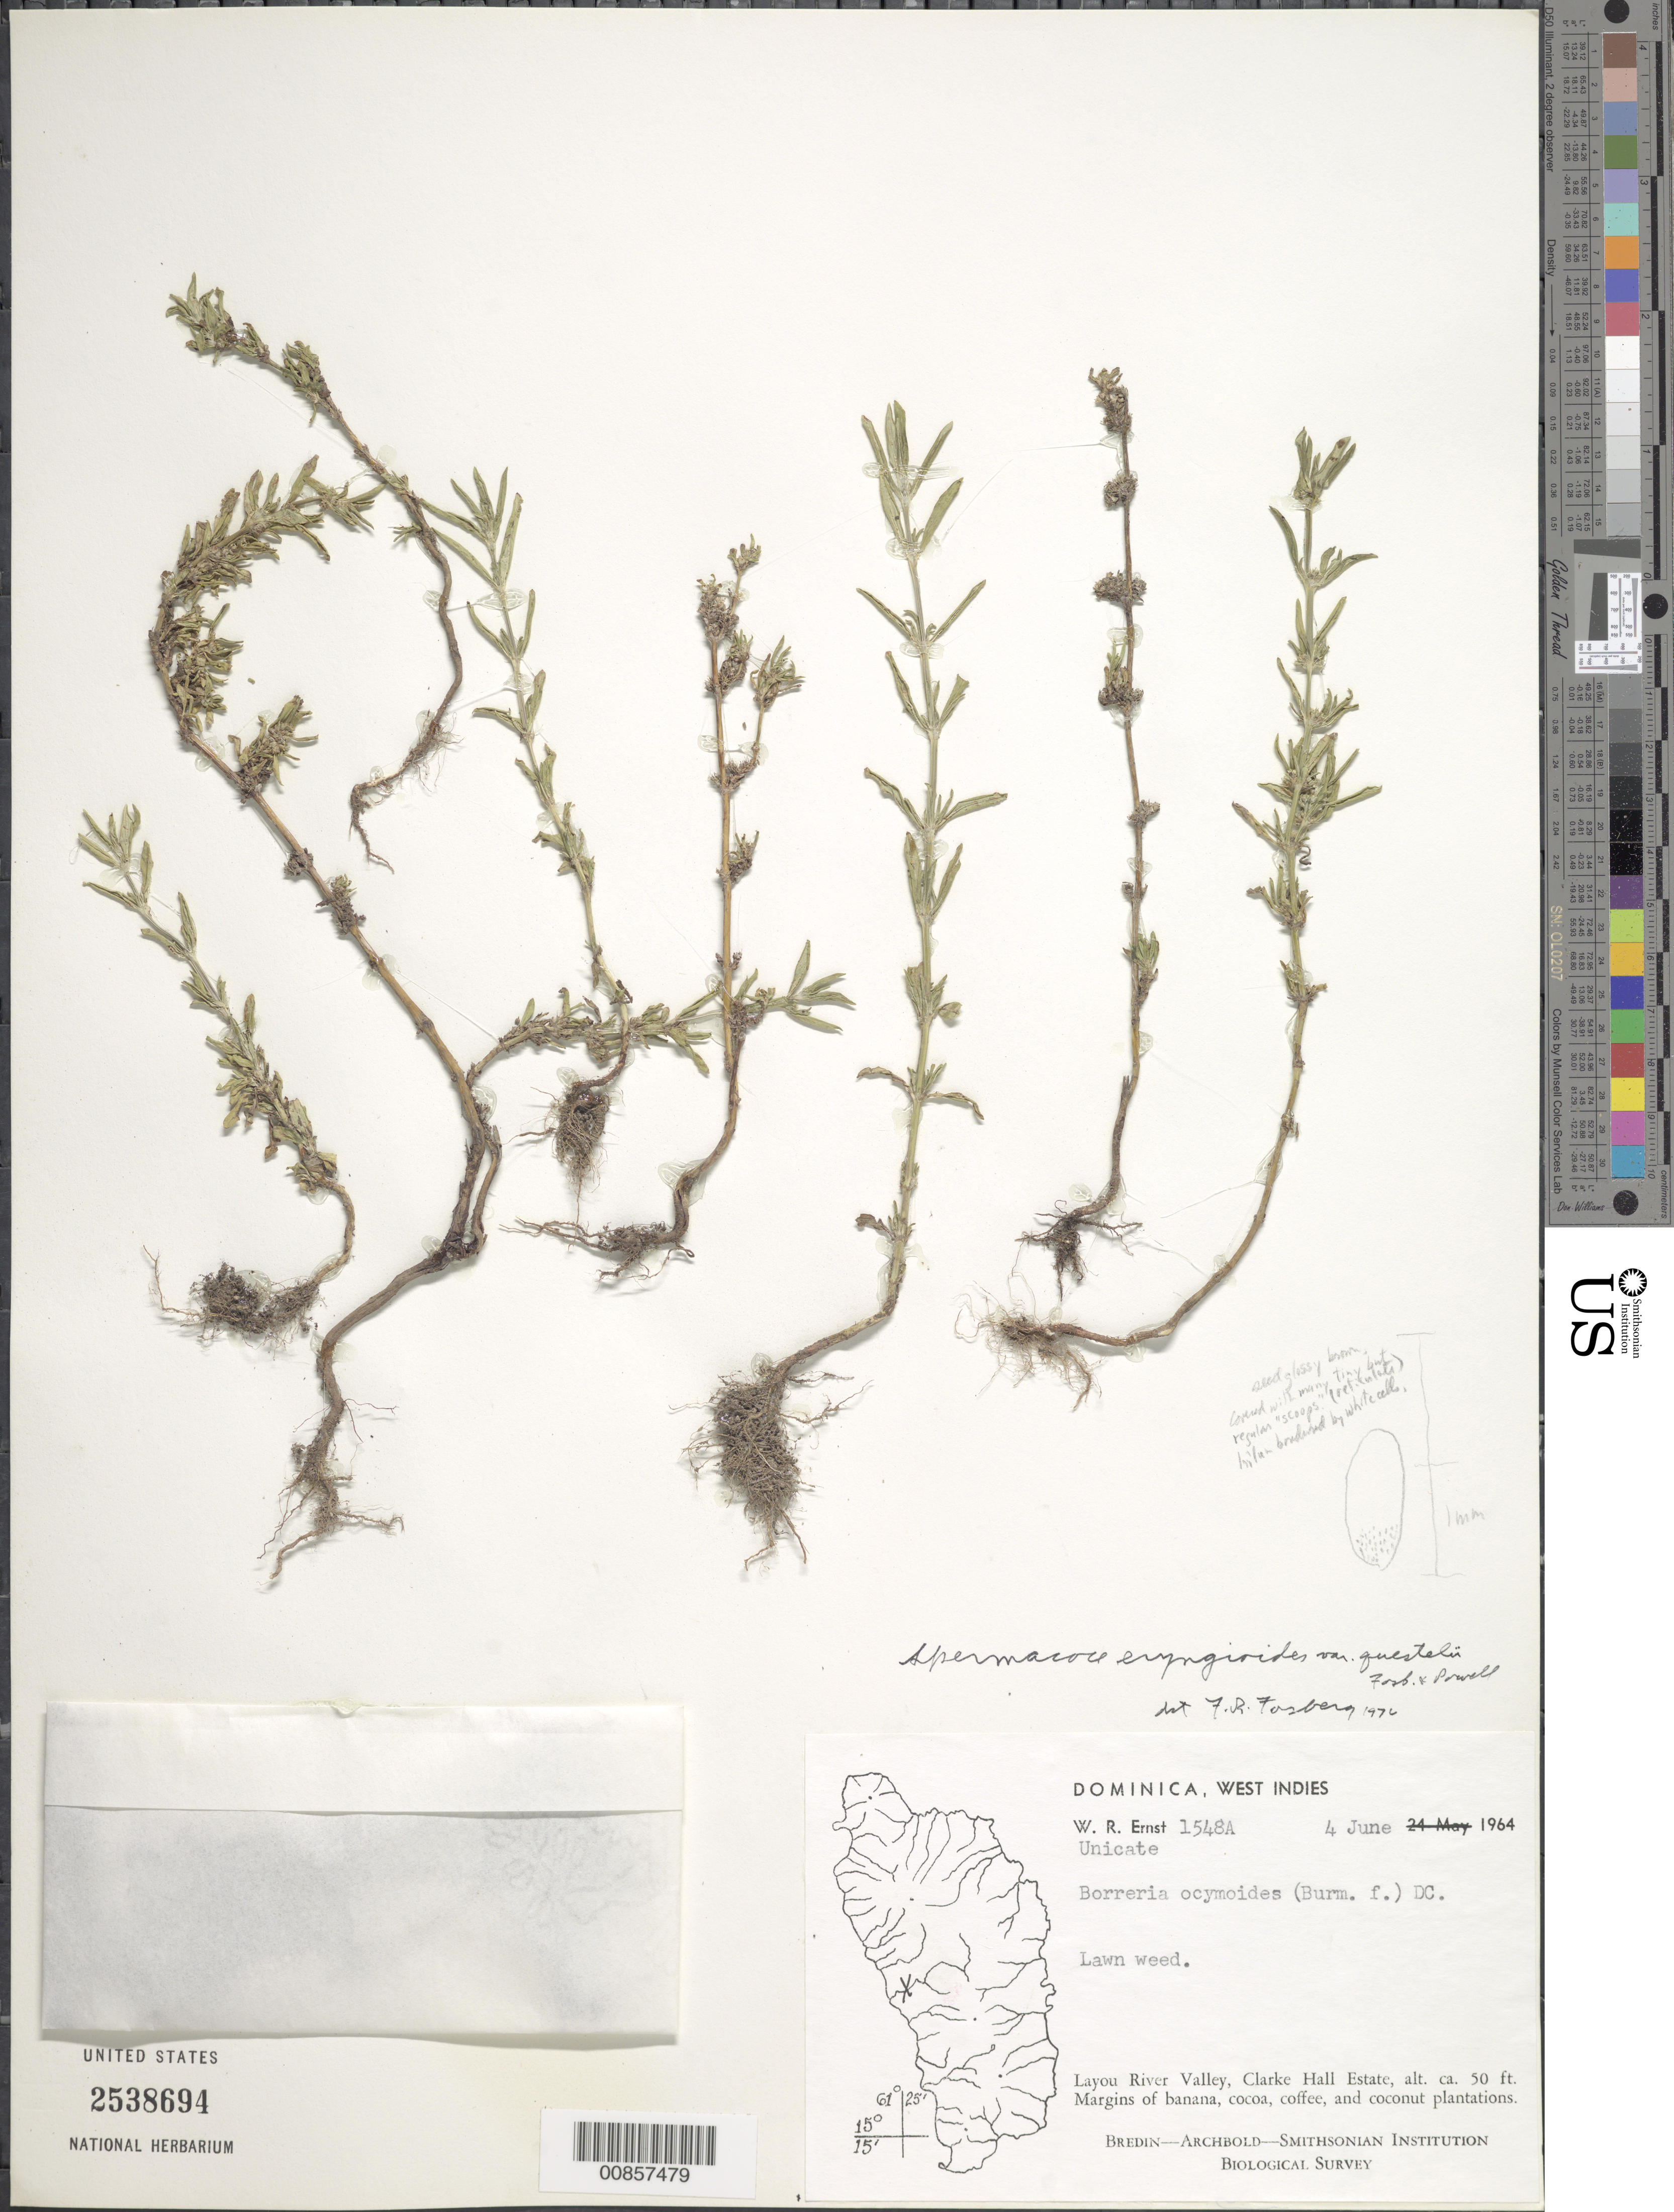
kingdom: Plantae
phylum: Tracheophyta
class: Magnoliopsida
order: Gentianales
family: Rubiaceae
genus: Spermacoce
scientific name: Spermacoce eryngioides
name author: (Cham. & Schltdl.) Kuntze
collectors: W. R. Ernst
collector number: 1548A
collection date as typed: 04 Jun 1964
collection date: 1964-06-04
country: Dominica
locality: Layou River Valley, Clarke Hall Estate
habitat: Margins of banana, cocoa, coffee, and coconut plantations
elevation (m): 15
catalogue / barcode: US 2538694